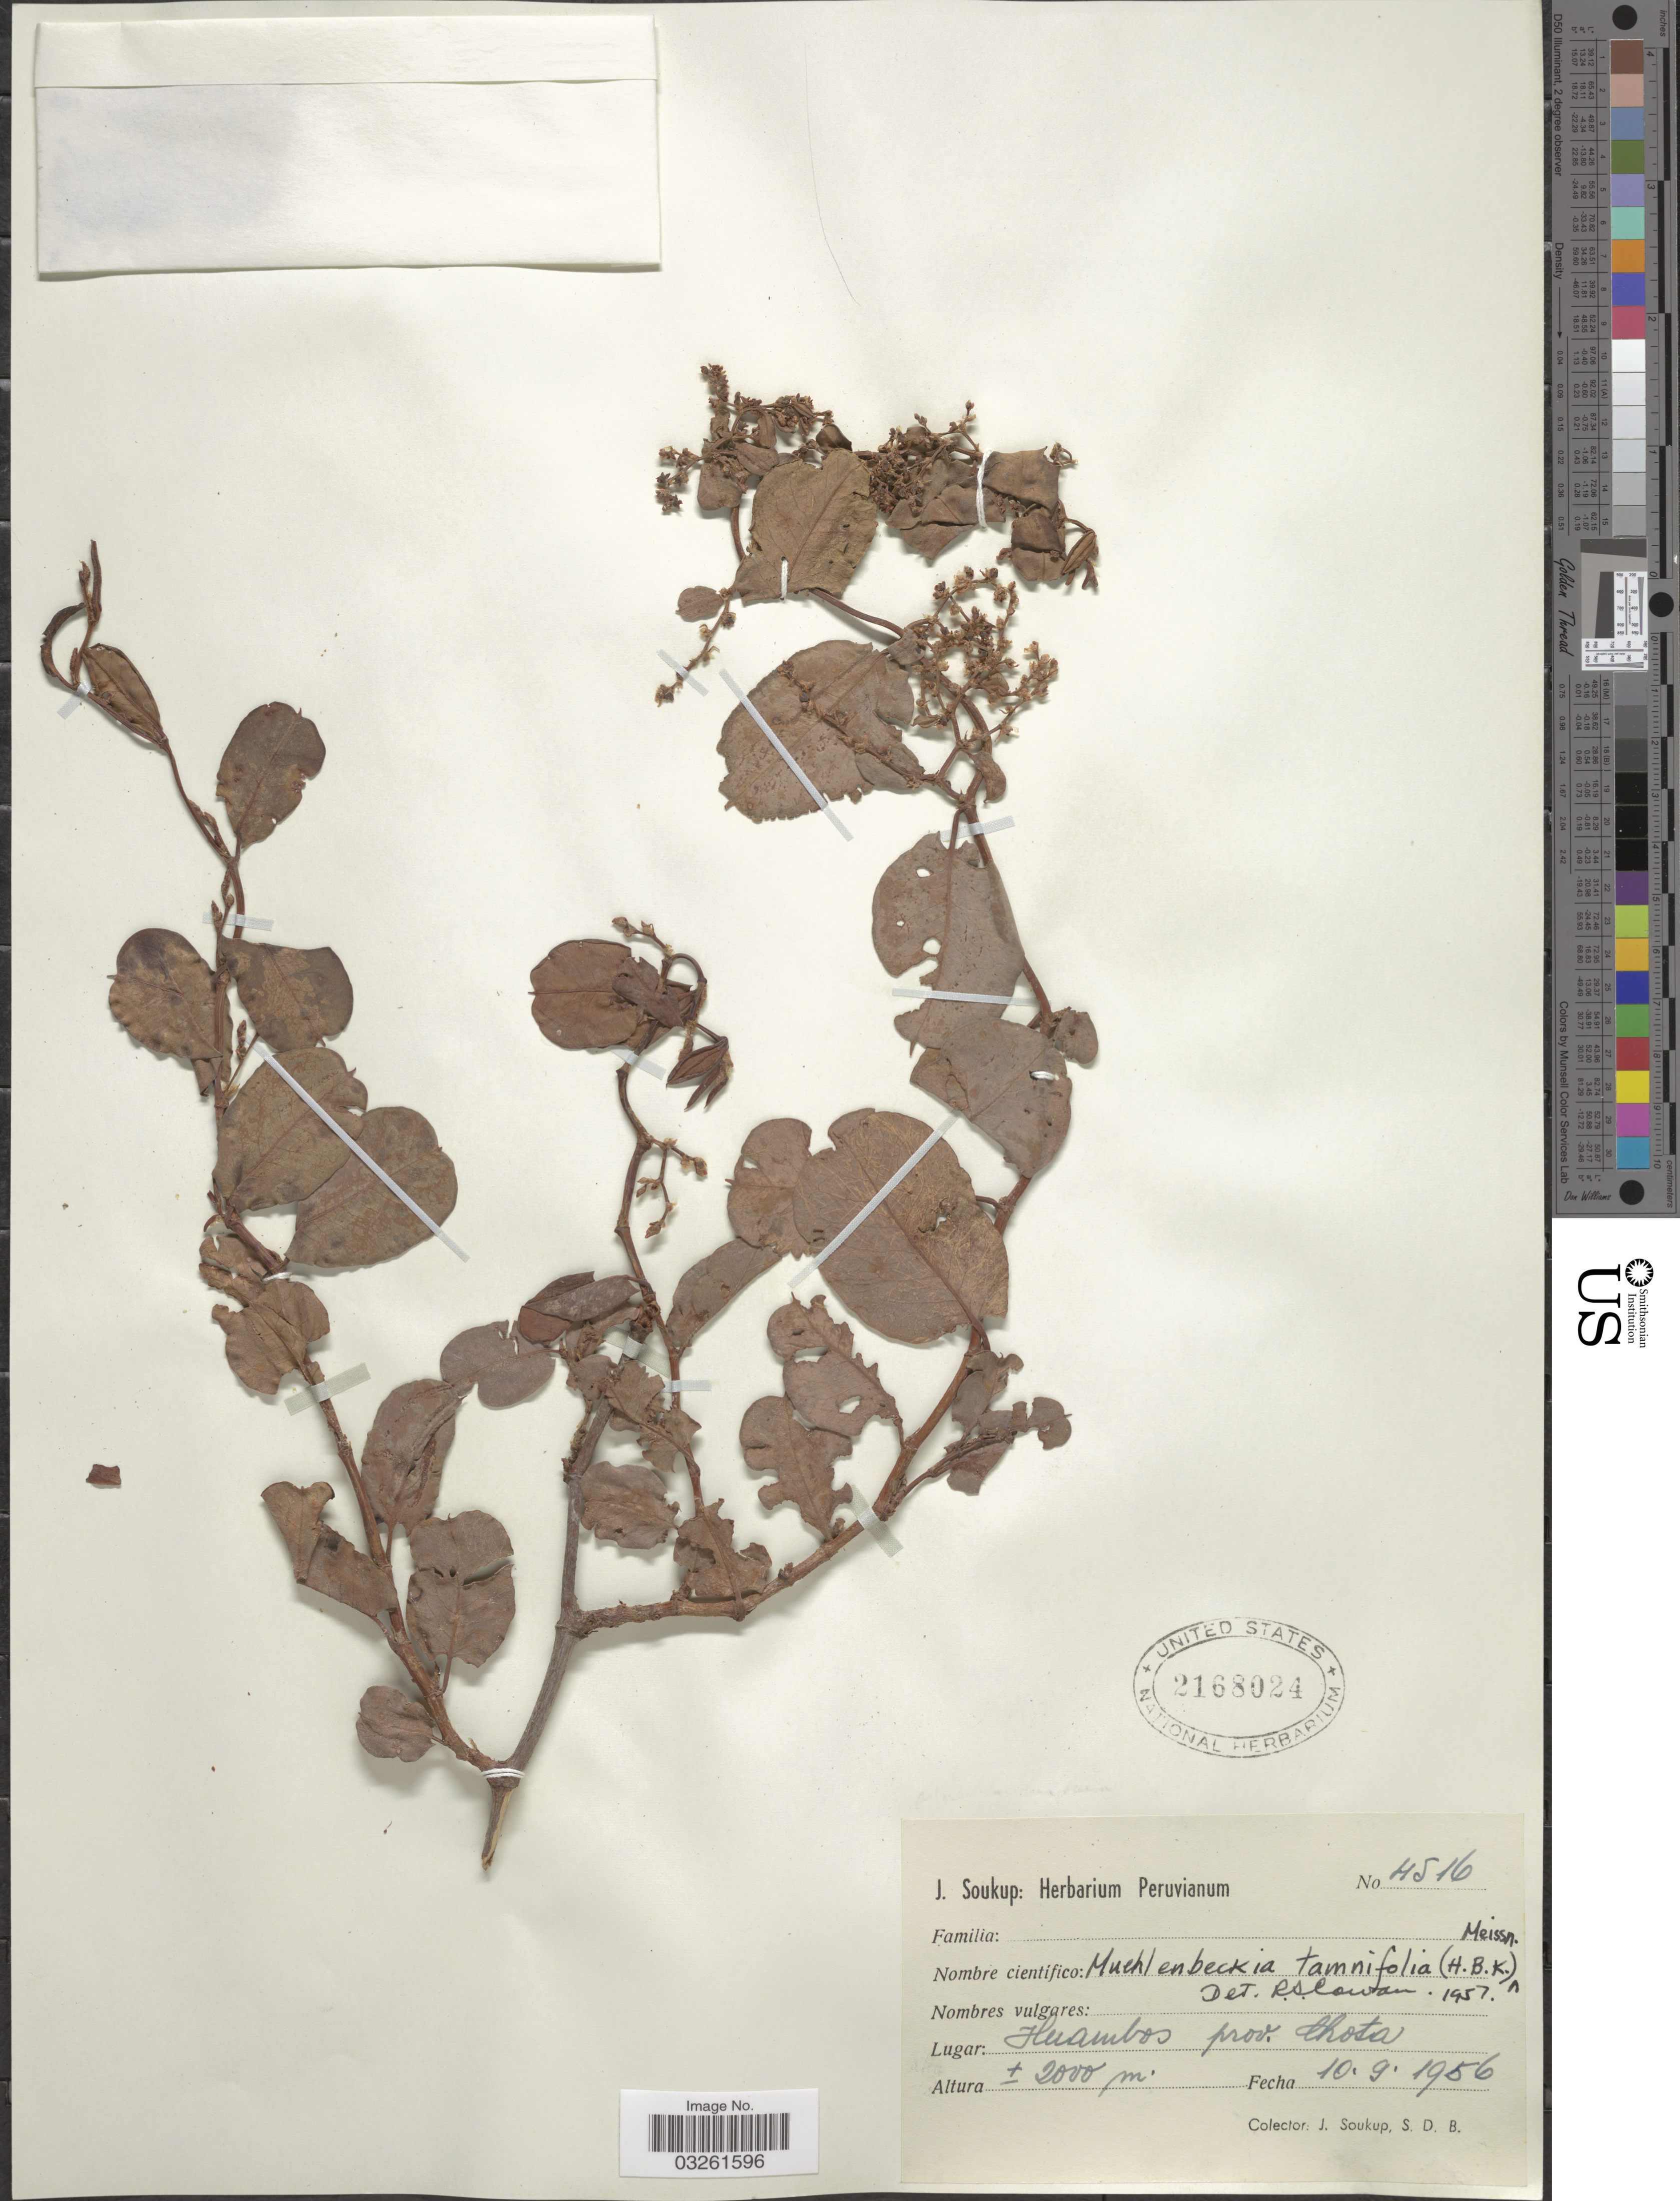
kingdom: Plantae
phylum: Tracheophyta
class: Magnoliopsida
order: Caryophyllales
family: Polygonaceae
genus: Muehlenbeckia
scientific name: Muehlenbeckia tamnifolia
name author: (Kunth) Meisn.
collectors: J. Soukup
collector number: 4516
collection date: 1956-09-10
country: Peru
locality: Huambos Prov. Chota.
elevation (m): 2000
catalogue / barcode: US 2168024